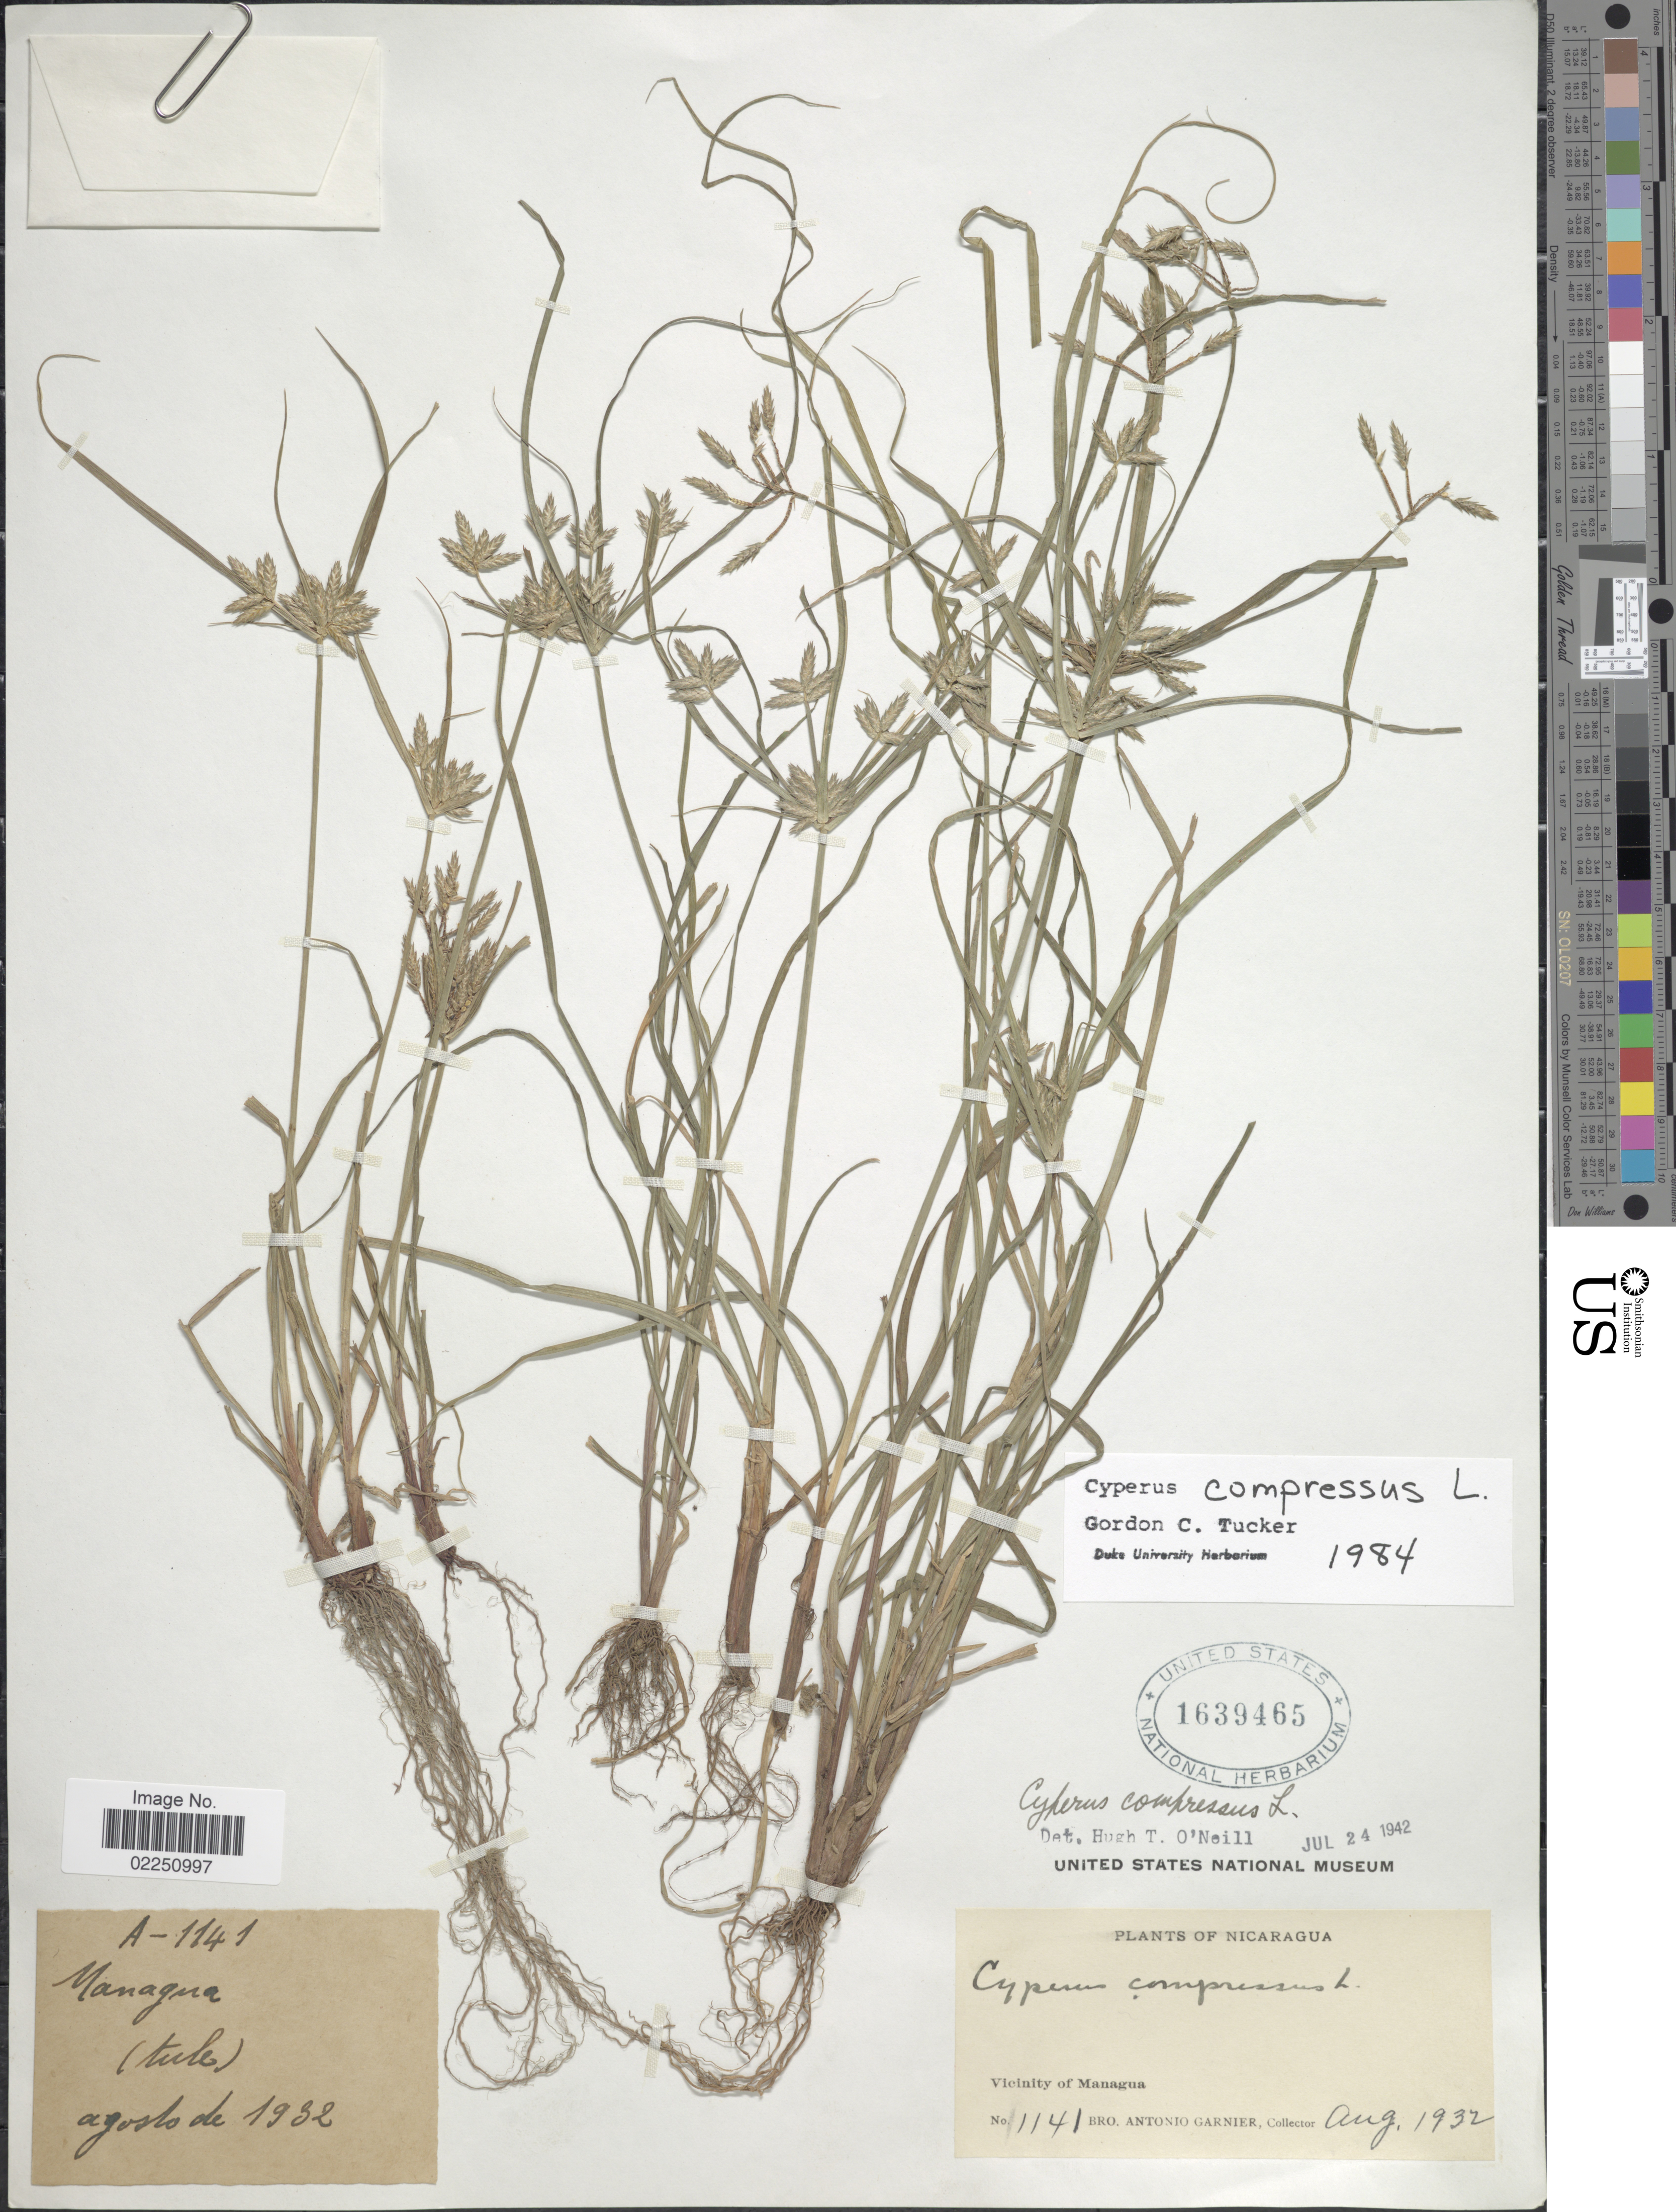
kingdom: Plantae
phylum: Tracheophyta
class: Liliopsida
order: Poales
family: Cyperaceae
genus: Cyperus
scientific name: Cyperus compressus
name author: L.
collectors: Bro. A. Garnier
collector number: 1141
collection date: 1932-02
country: Nicaragua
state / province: Managua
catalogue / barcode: US 1639465